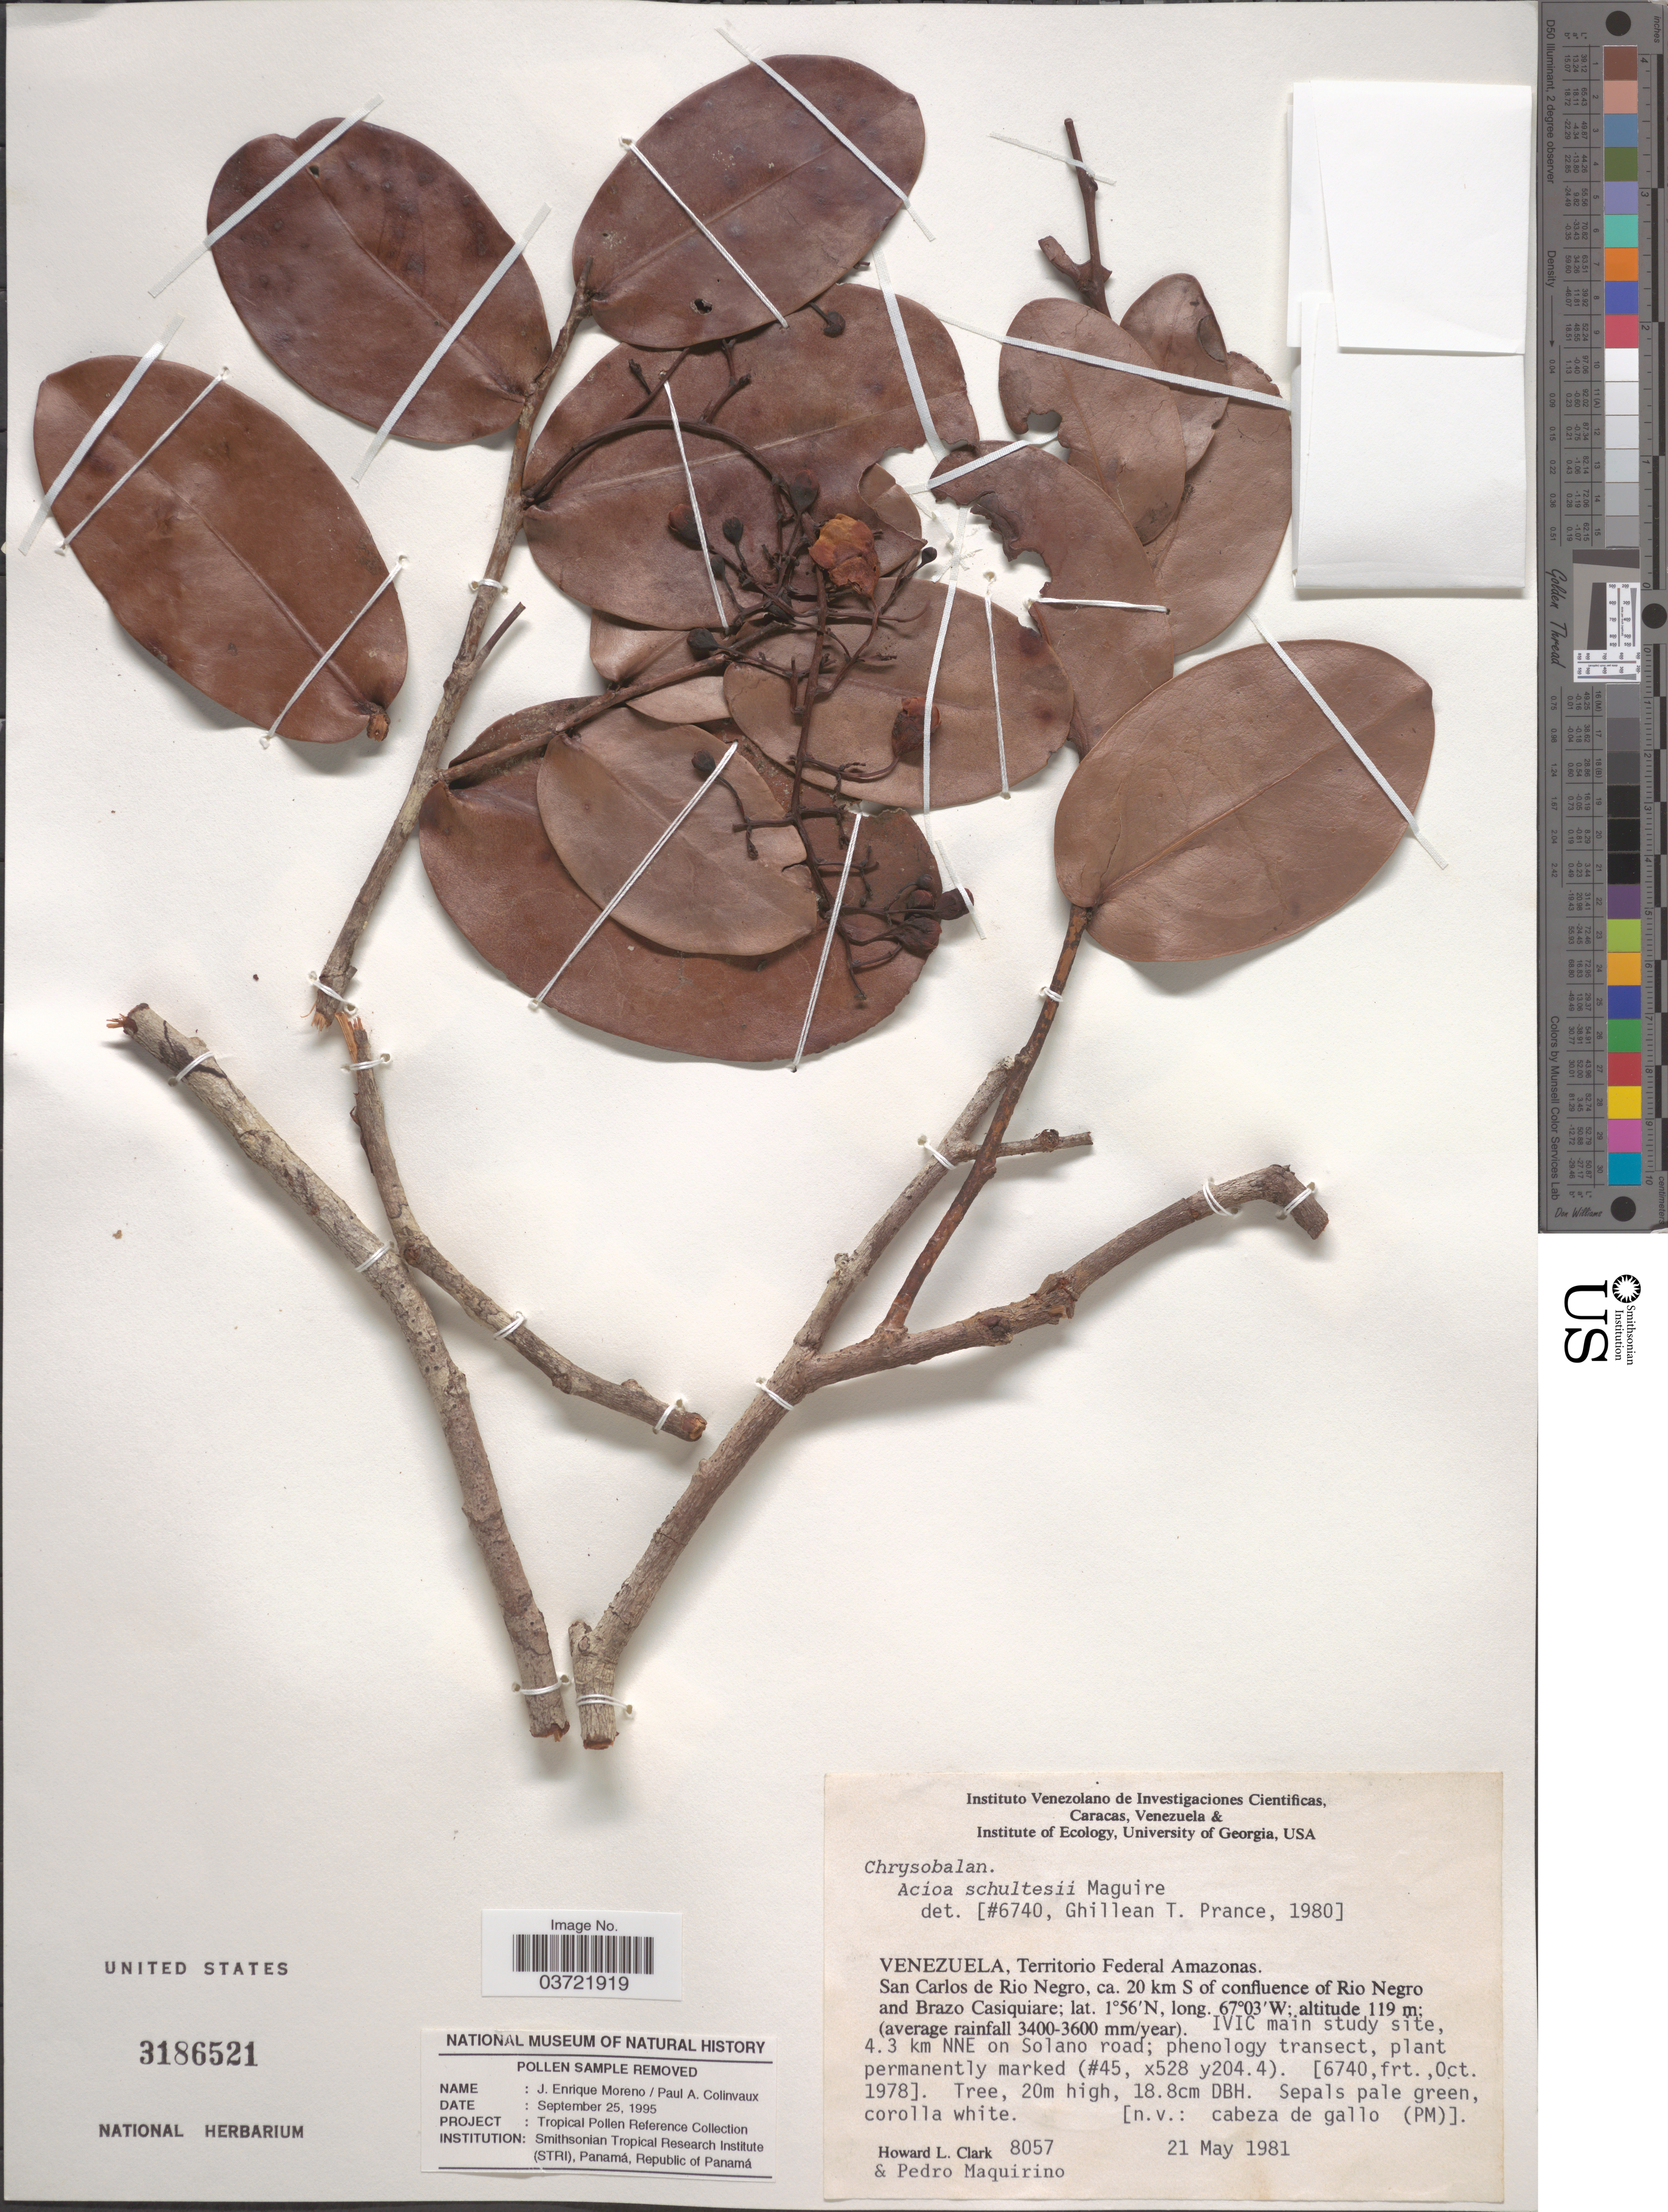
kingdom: Plantae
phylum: Tracheophyta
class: Magnoliopsida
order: Malpighiales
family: Chrysobalanaceae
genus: Acioa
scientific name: Acioa schultesii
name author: Maguire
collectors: H. L. Clark & P. Maquirino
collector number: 8057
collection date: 1981-05-21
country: Venezuela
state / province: Amazonas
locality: Territorio Federal Amazonas. San Carlos de Rio Negro, ca. 20 km S of confluence of Rio Negro and Brazo Casiquiare. IVIC main study site, 4.3 km NNE on Solano road.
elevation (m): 119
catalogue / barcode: US 3186521